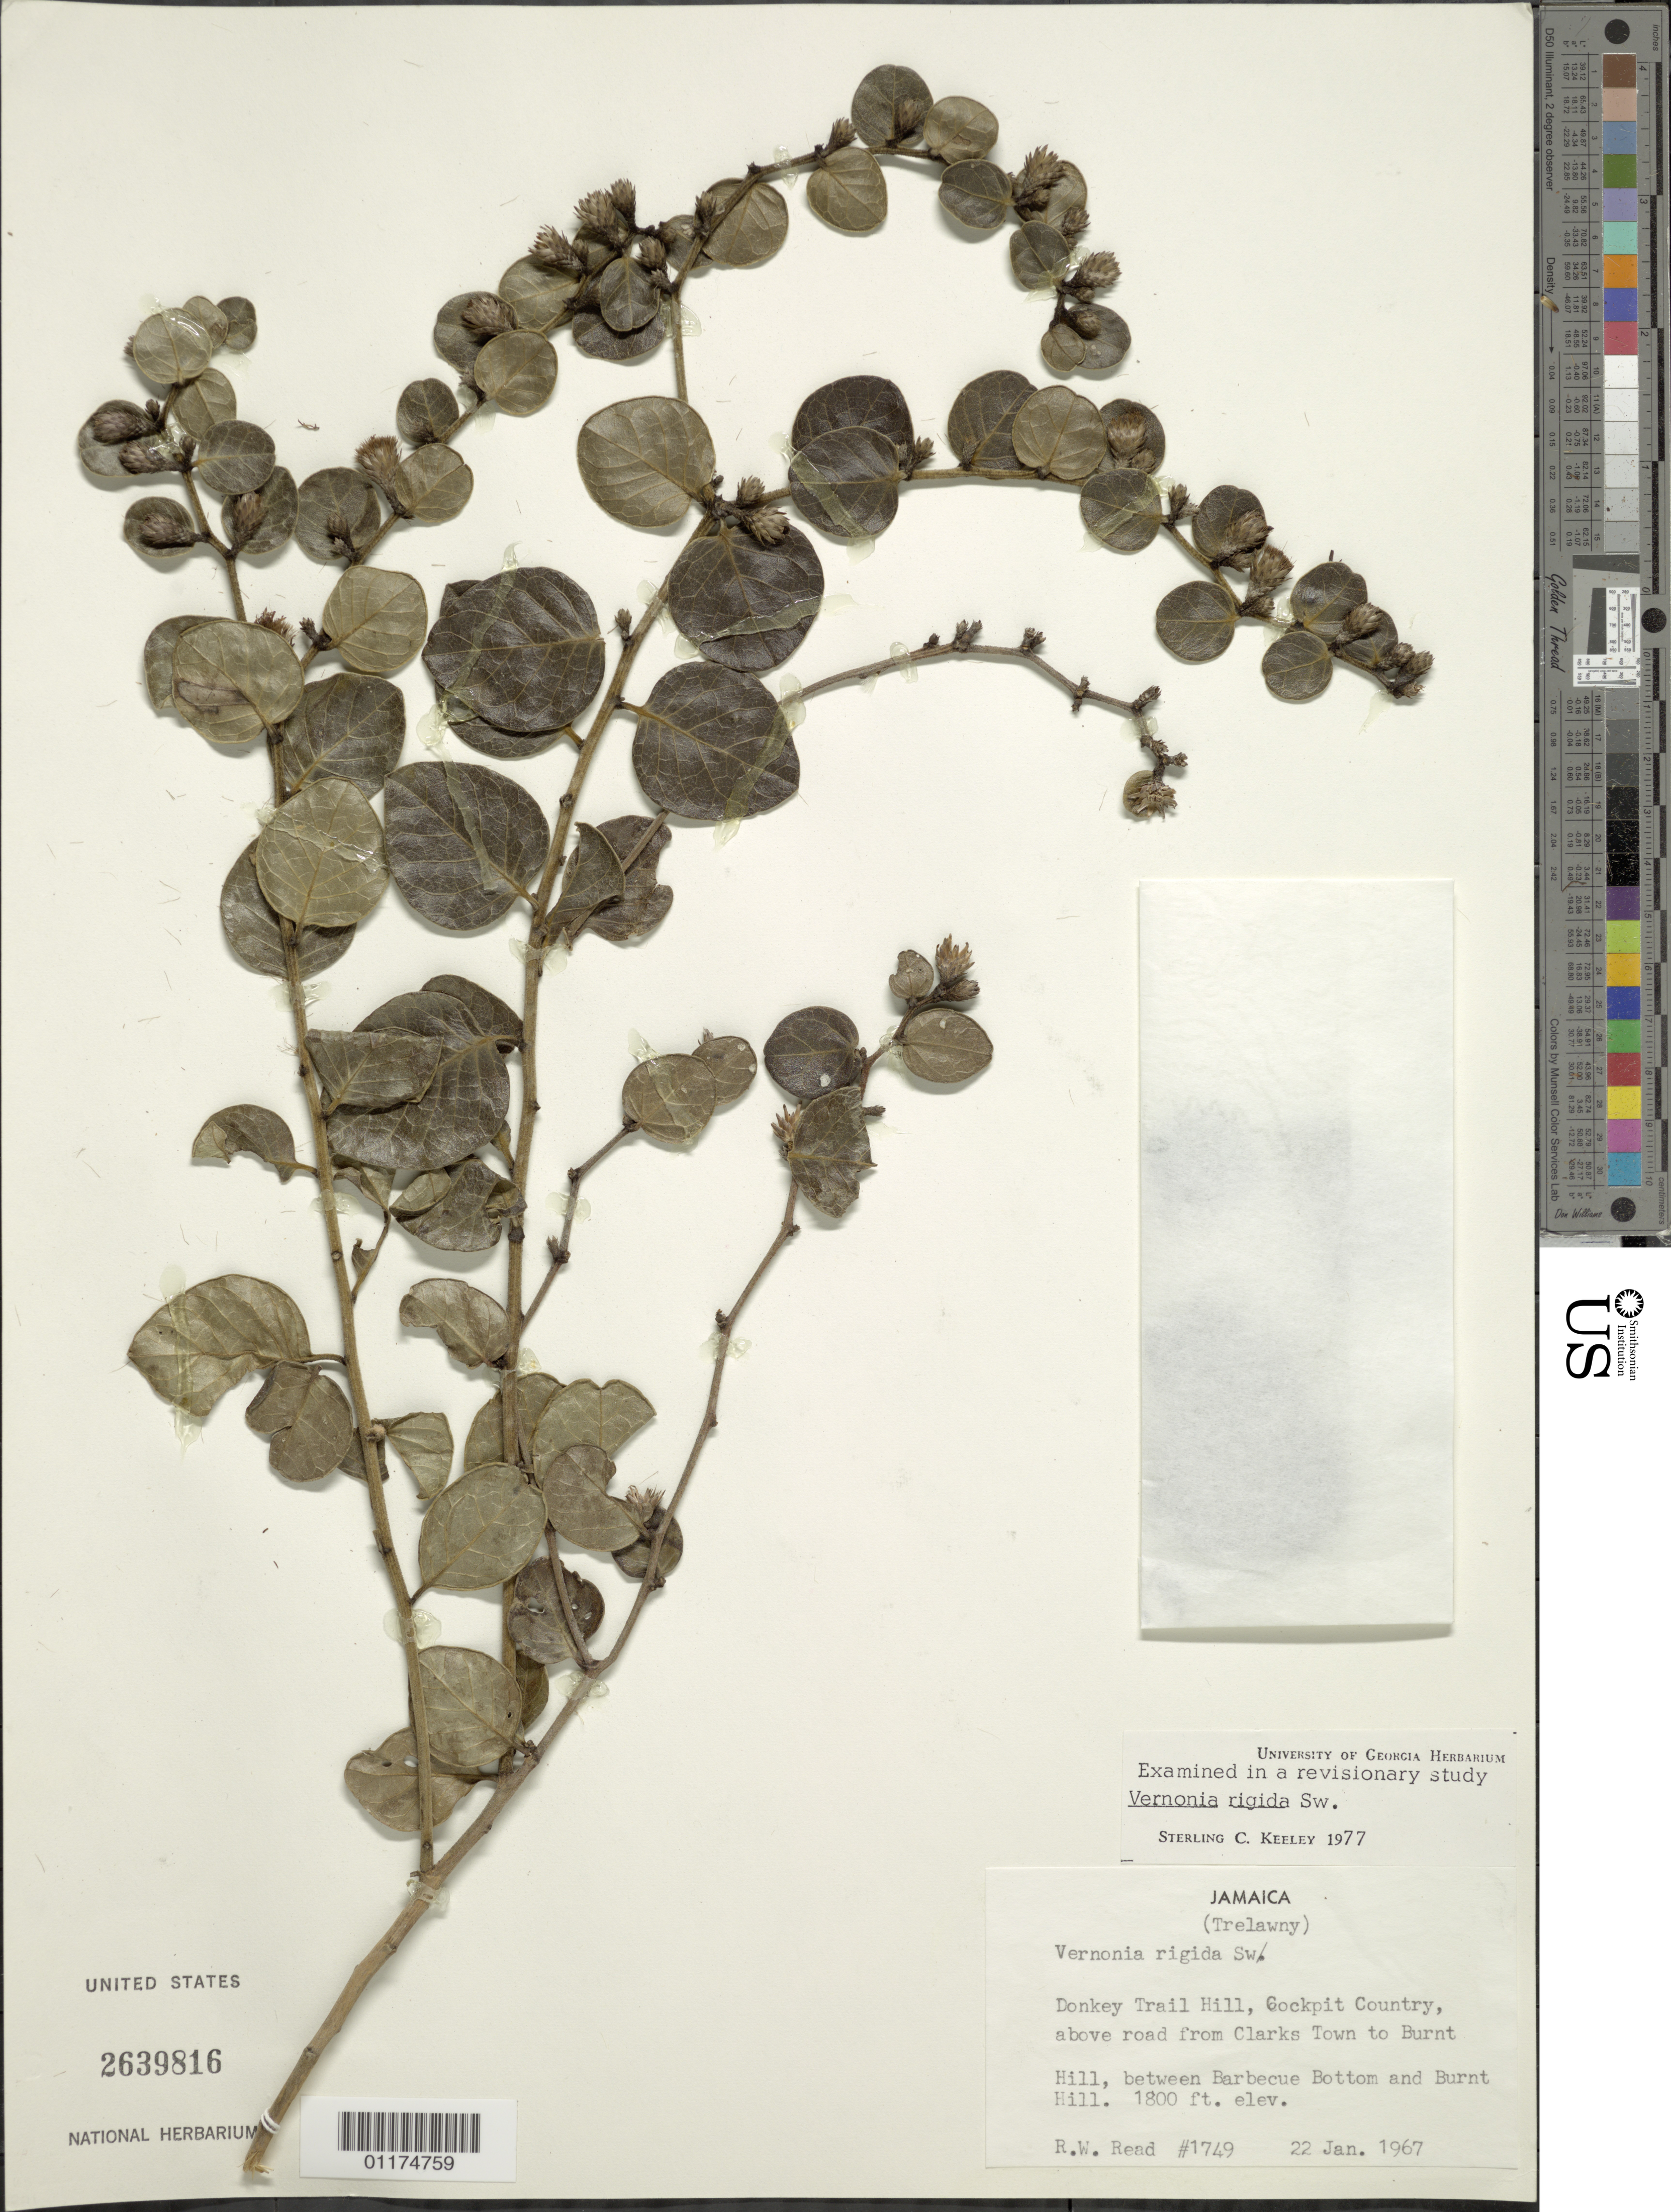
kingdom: Plantae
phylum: Tracheophyta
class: Magnoliopsida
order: Asterales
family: Asteraceae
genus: Lepidaploa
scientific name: Lepidaploa rigida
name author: (Sw.) H. Rob.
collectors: R. W. Read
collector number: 1749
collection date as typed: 21 Jan 1967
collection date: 1967-01-21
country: Jamaica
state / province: Trelawny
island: Jamaica I.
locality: Donkey Trail Hill, Cockpit Country, above road from Clarks Town to Burnt Hill, between Barbecue Bottom and Burnt Hill.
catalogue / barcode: US 2639816